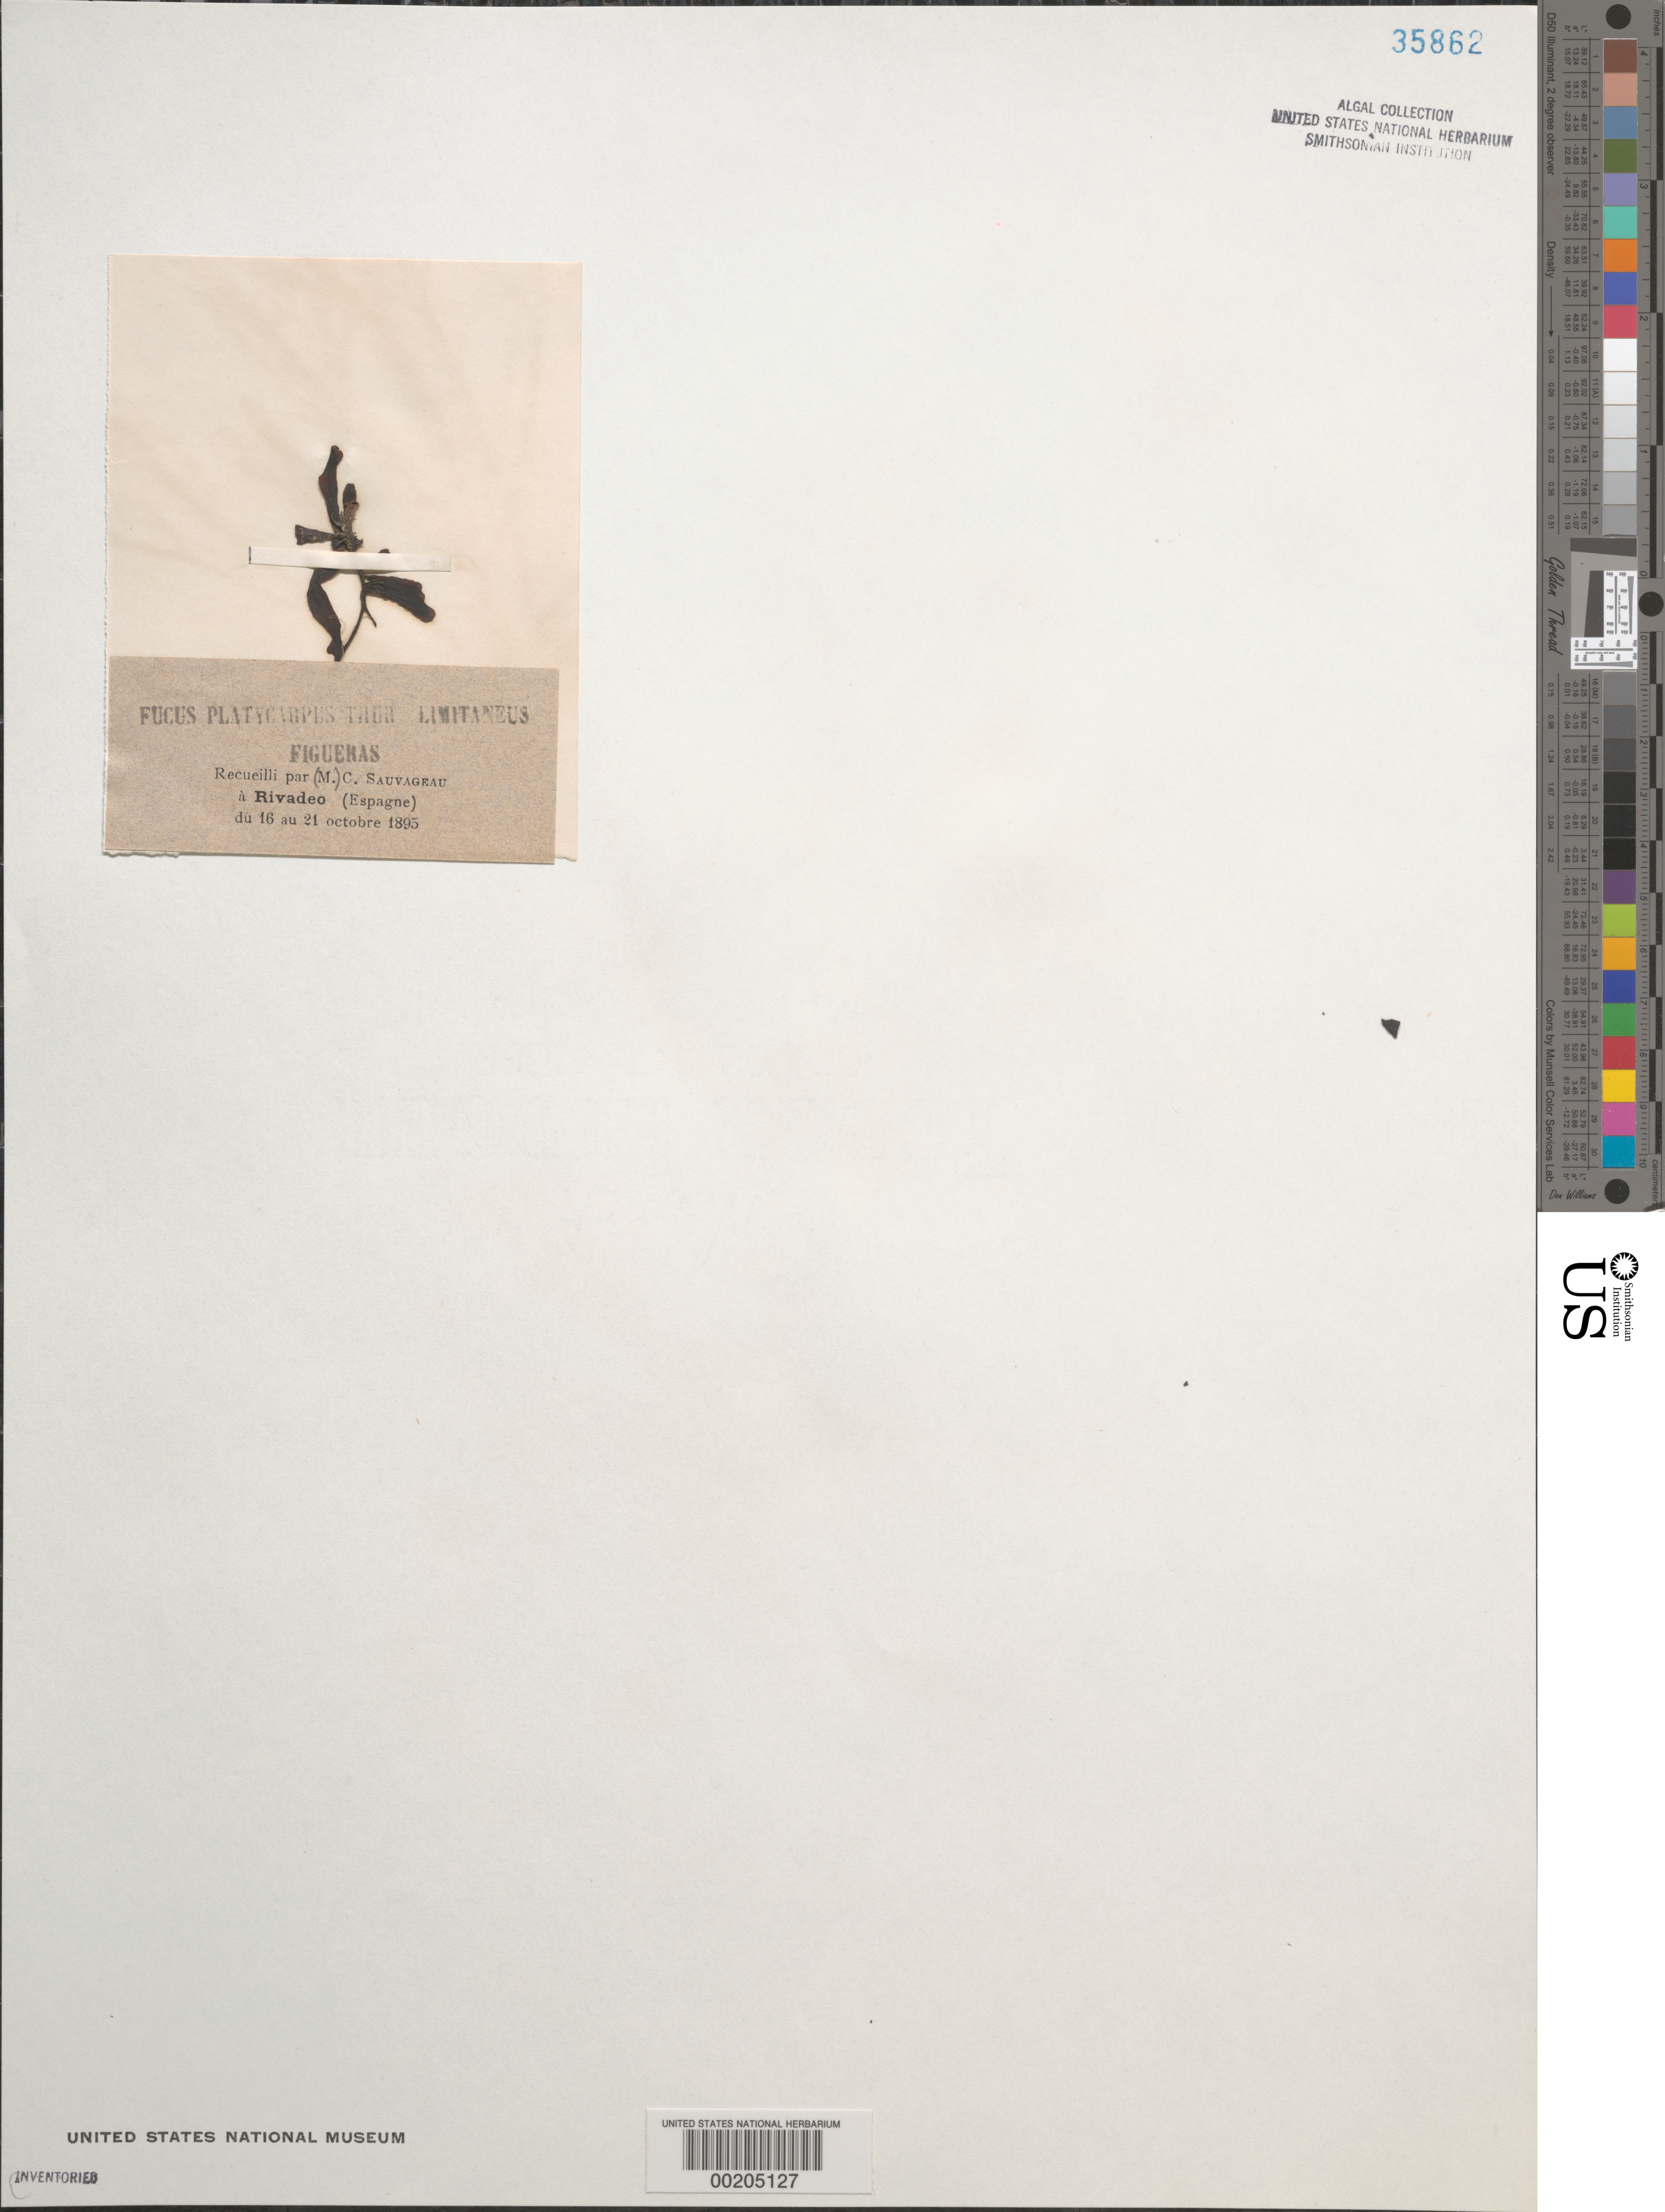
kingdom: Chromista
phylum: Ochrophyta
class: Phaeophyceae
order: Fucales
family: Fucaceae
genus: Fucus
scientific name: Fucus macroguiryi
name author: Almeida et al.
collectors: C. F. Sauvageau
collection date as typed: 16 Oct 1895 TO 21 Oct 1895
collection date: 1895-10-16/1895-10-21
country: Spain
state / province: Galicia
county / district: Lugo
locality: Ribadeo (rivadeo), figueras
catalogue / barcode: US 35862